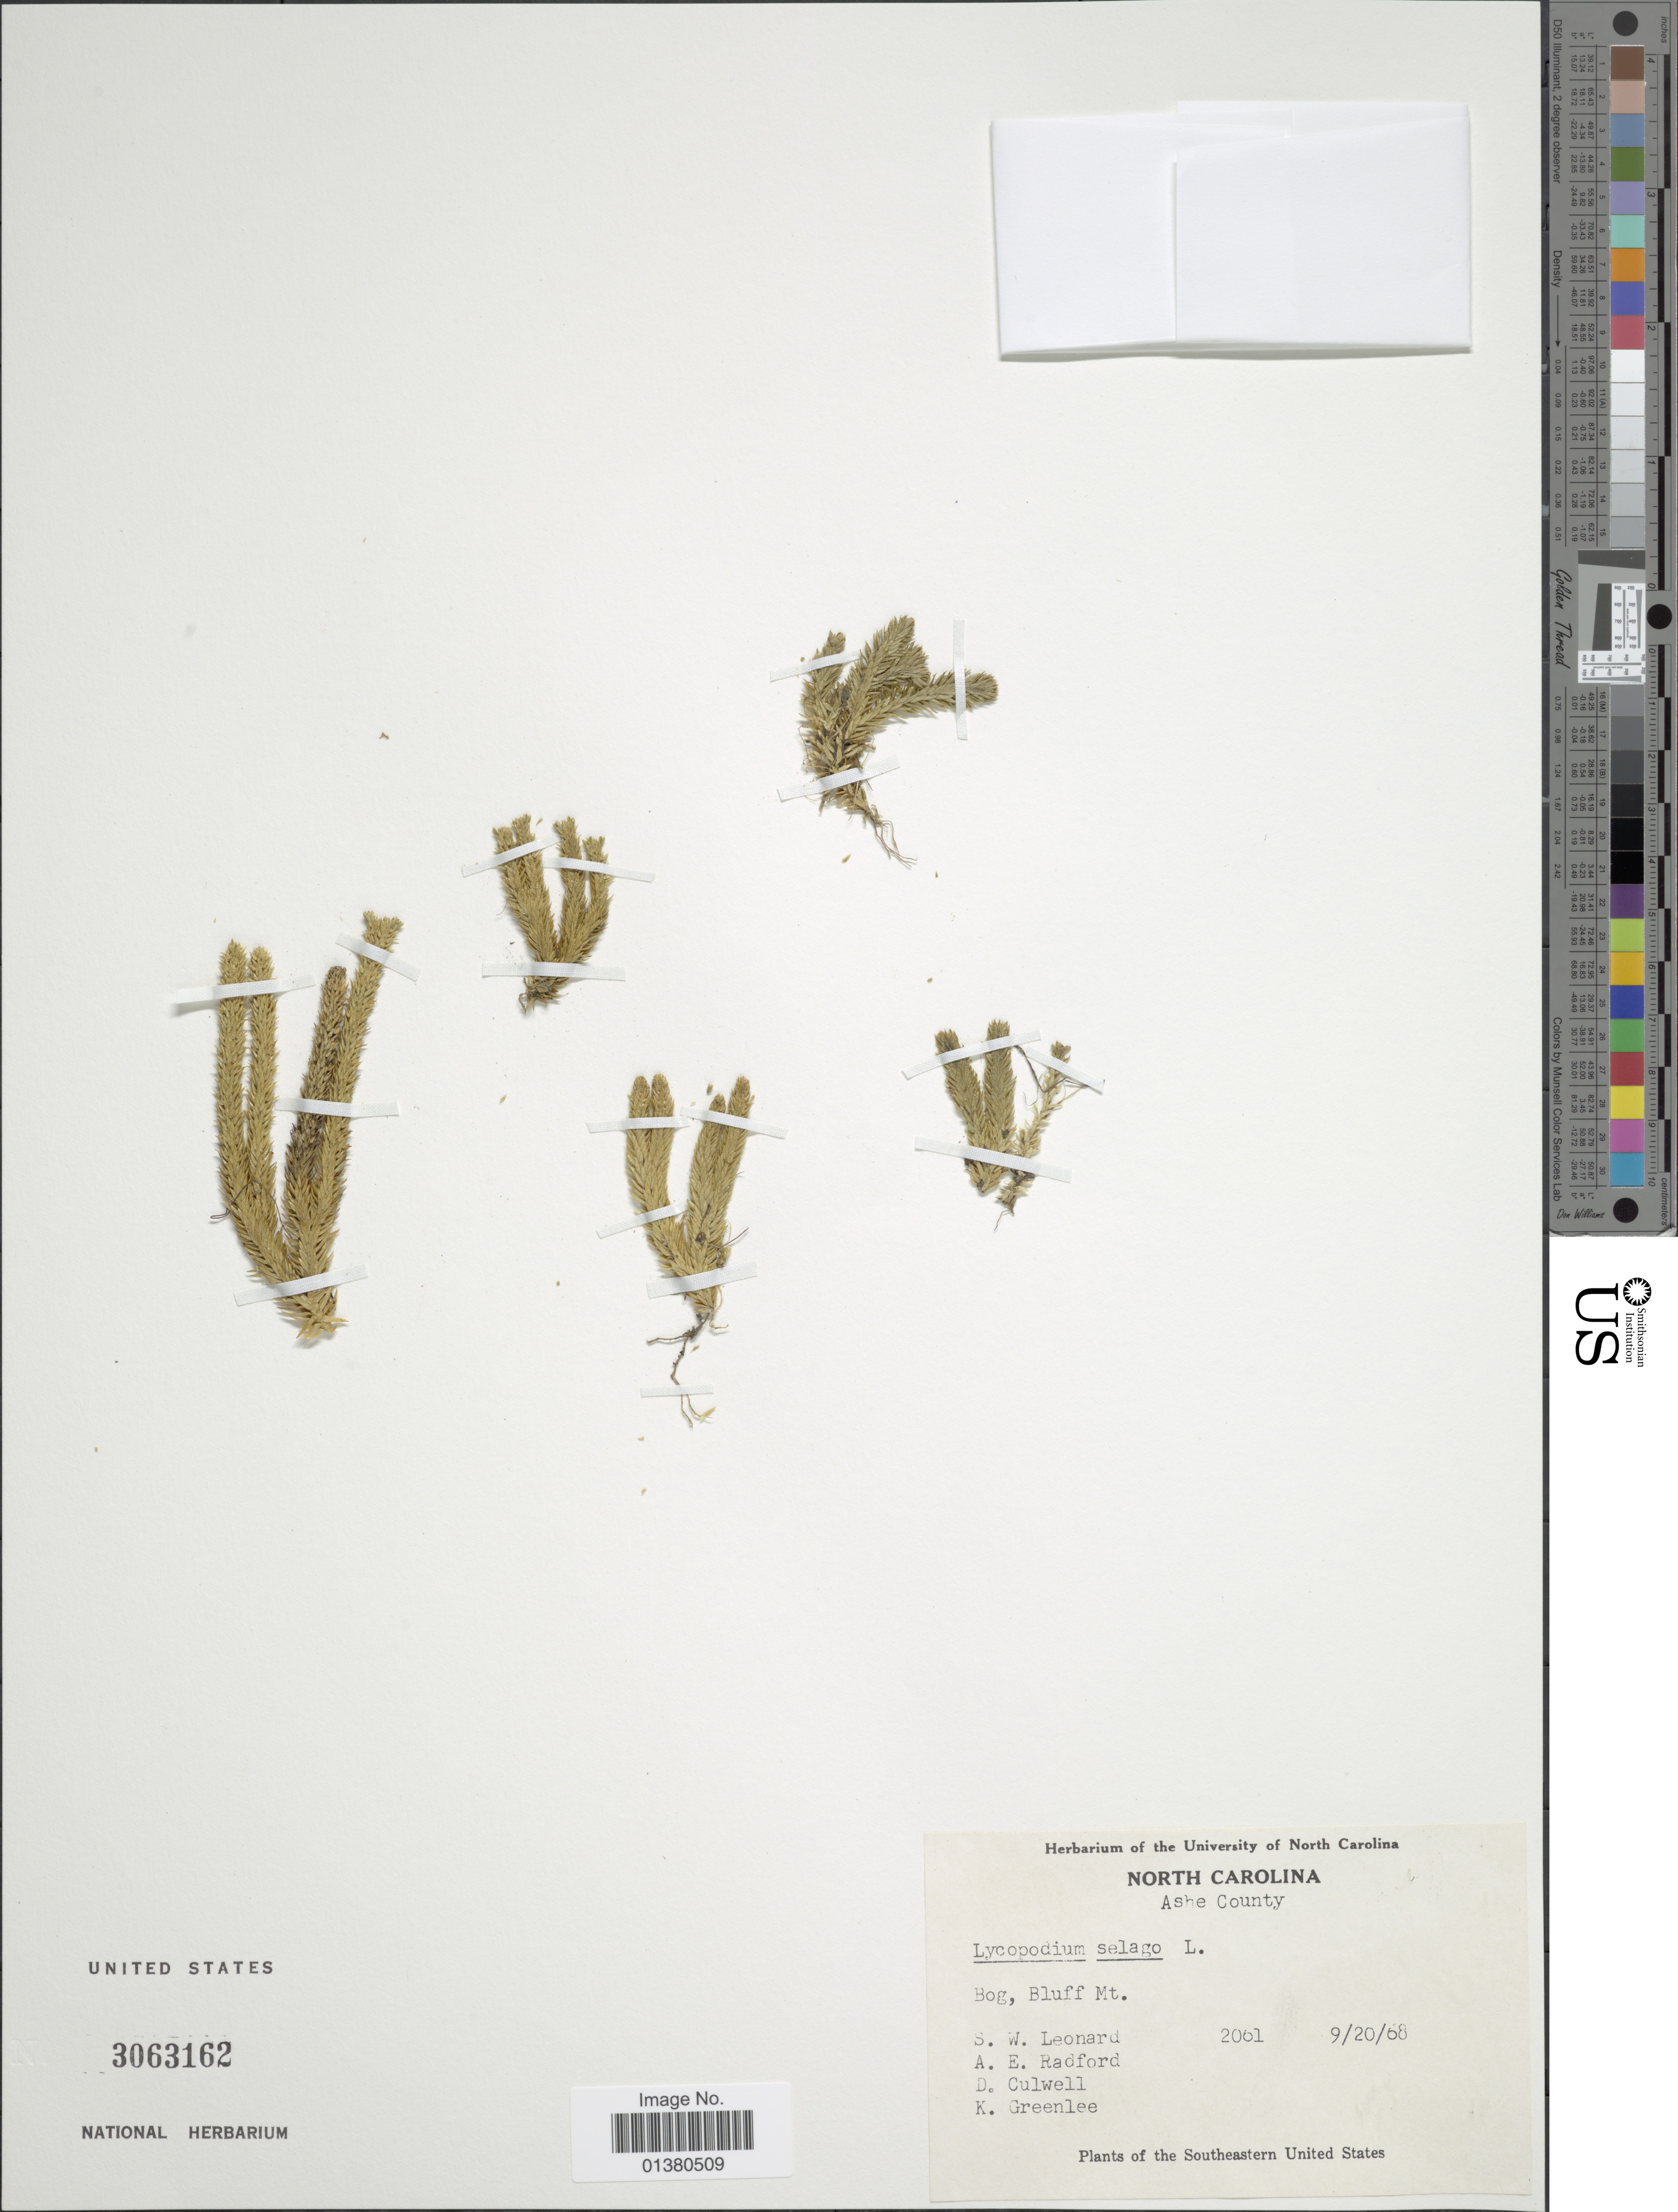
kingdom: Plantae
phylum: Tracheophyta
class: Lycopodiopsida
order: Lycopodiales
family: Lycopodiaceae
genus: Huperzia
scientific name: Huperzia selago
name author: (L.) Bernh. ex Schrank & Mart.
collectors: S. W. Leonard, A. E. Radford, D. Culwell & K. Greenlee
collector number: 2061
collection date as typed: Transcribed d/m/y: 20/9/68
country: United States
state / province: North Carolina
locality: Ashe County, Bog, Bluff Mt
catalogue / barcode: US 3063162